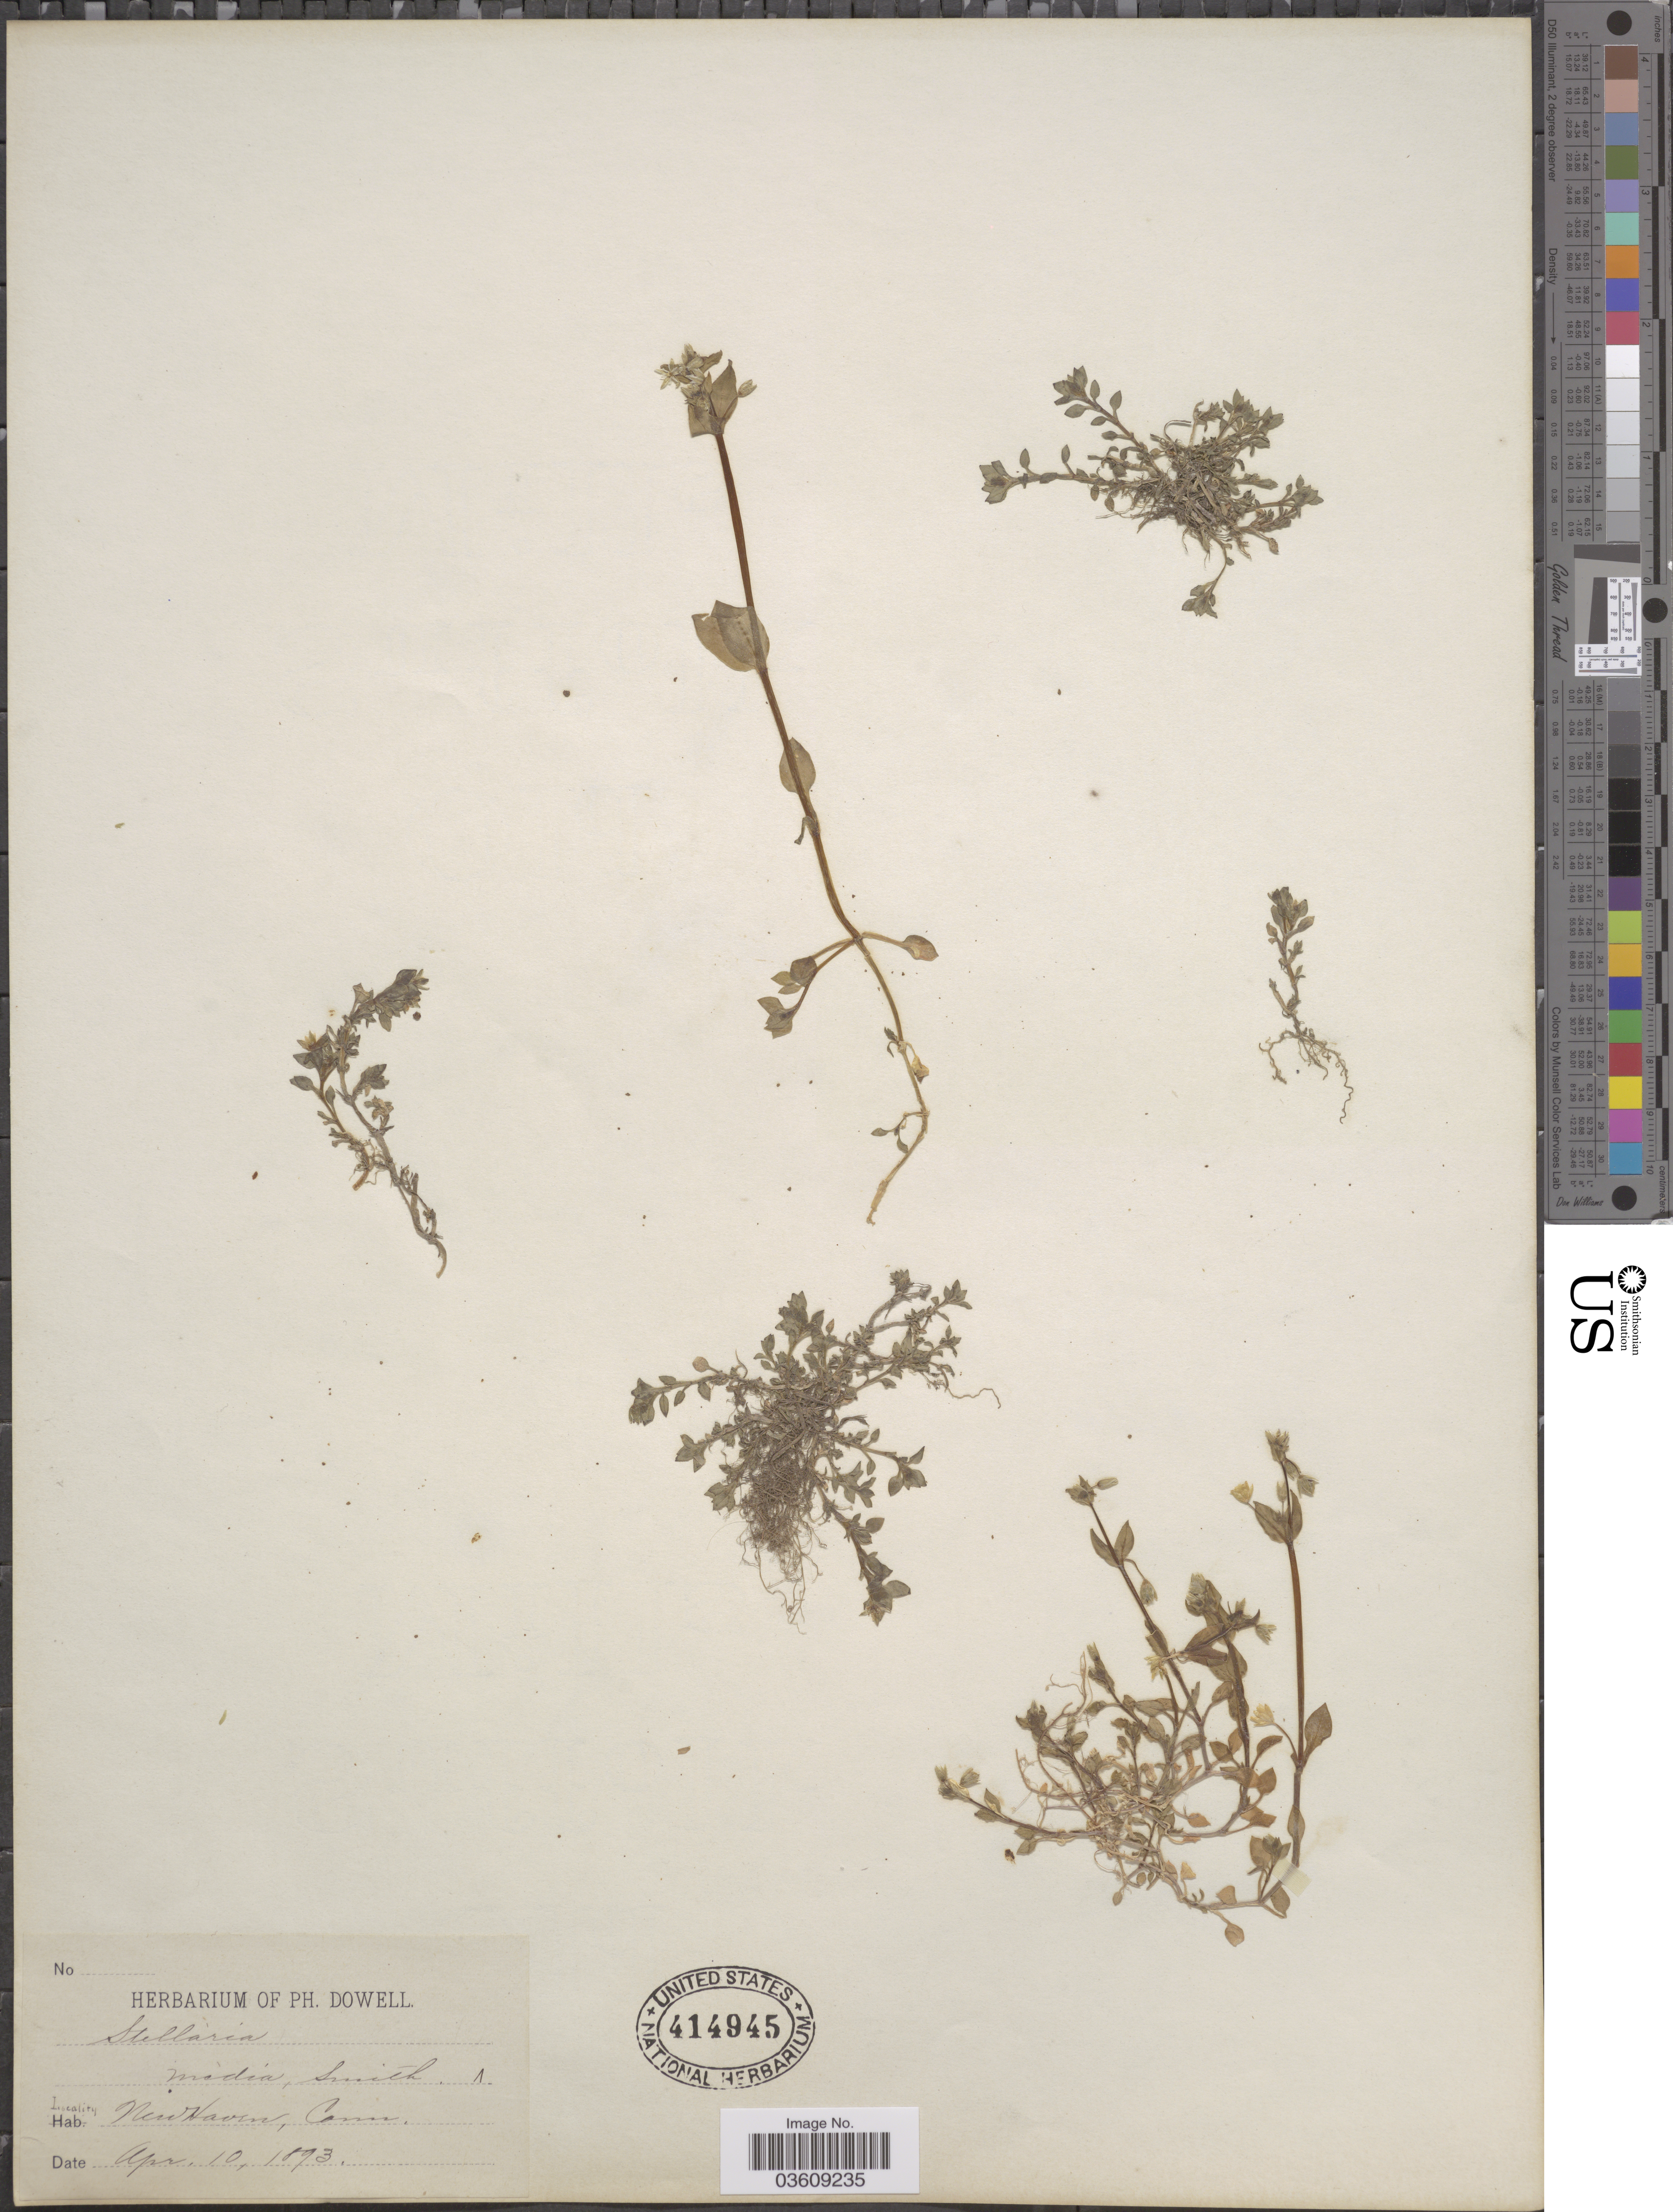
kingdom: Plantae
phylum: Tracheophyta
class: Magnoliopsida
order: Caryophyllales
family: Caryophyllaceae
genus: Stellaria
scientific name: Stellaria media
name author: (L.) Vill.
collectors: Ex herb. Ph. Dowell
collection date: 1893-04-10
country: United States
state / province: Connecticut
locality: New Haven.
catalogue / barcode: US 414945